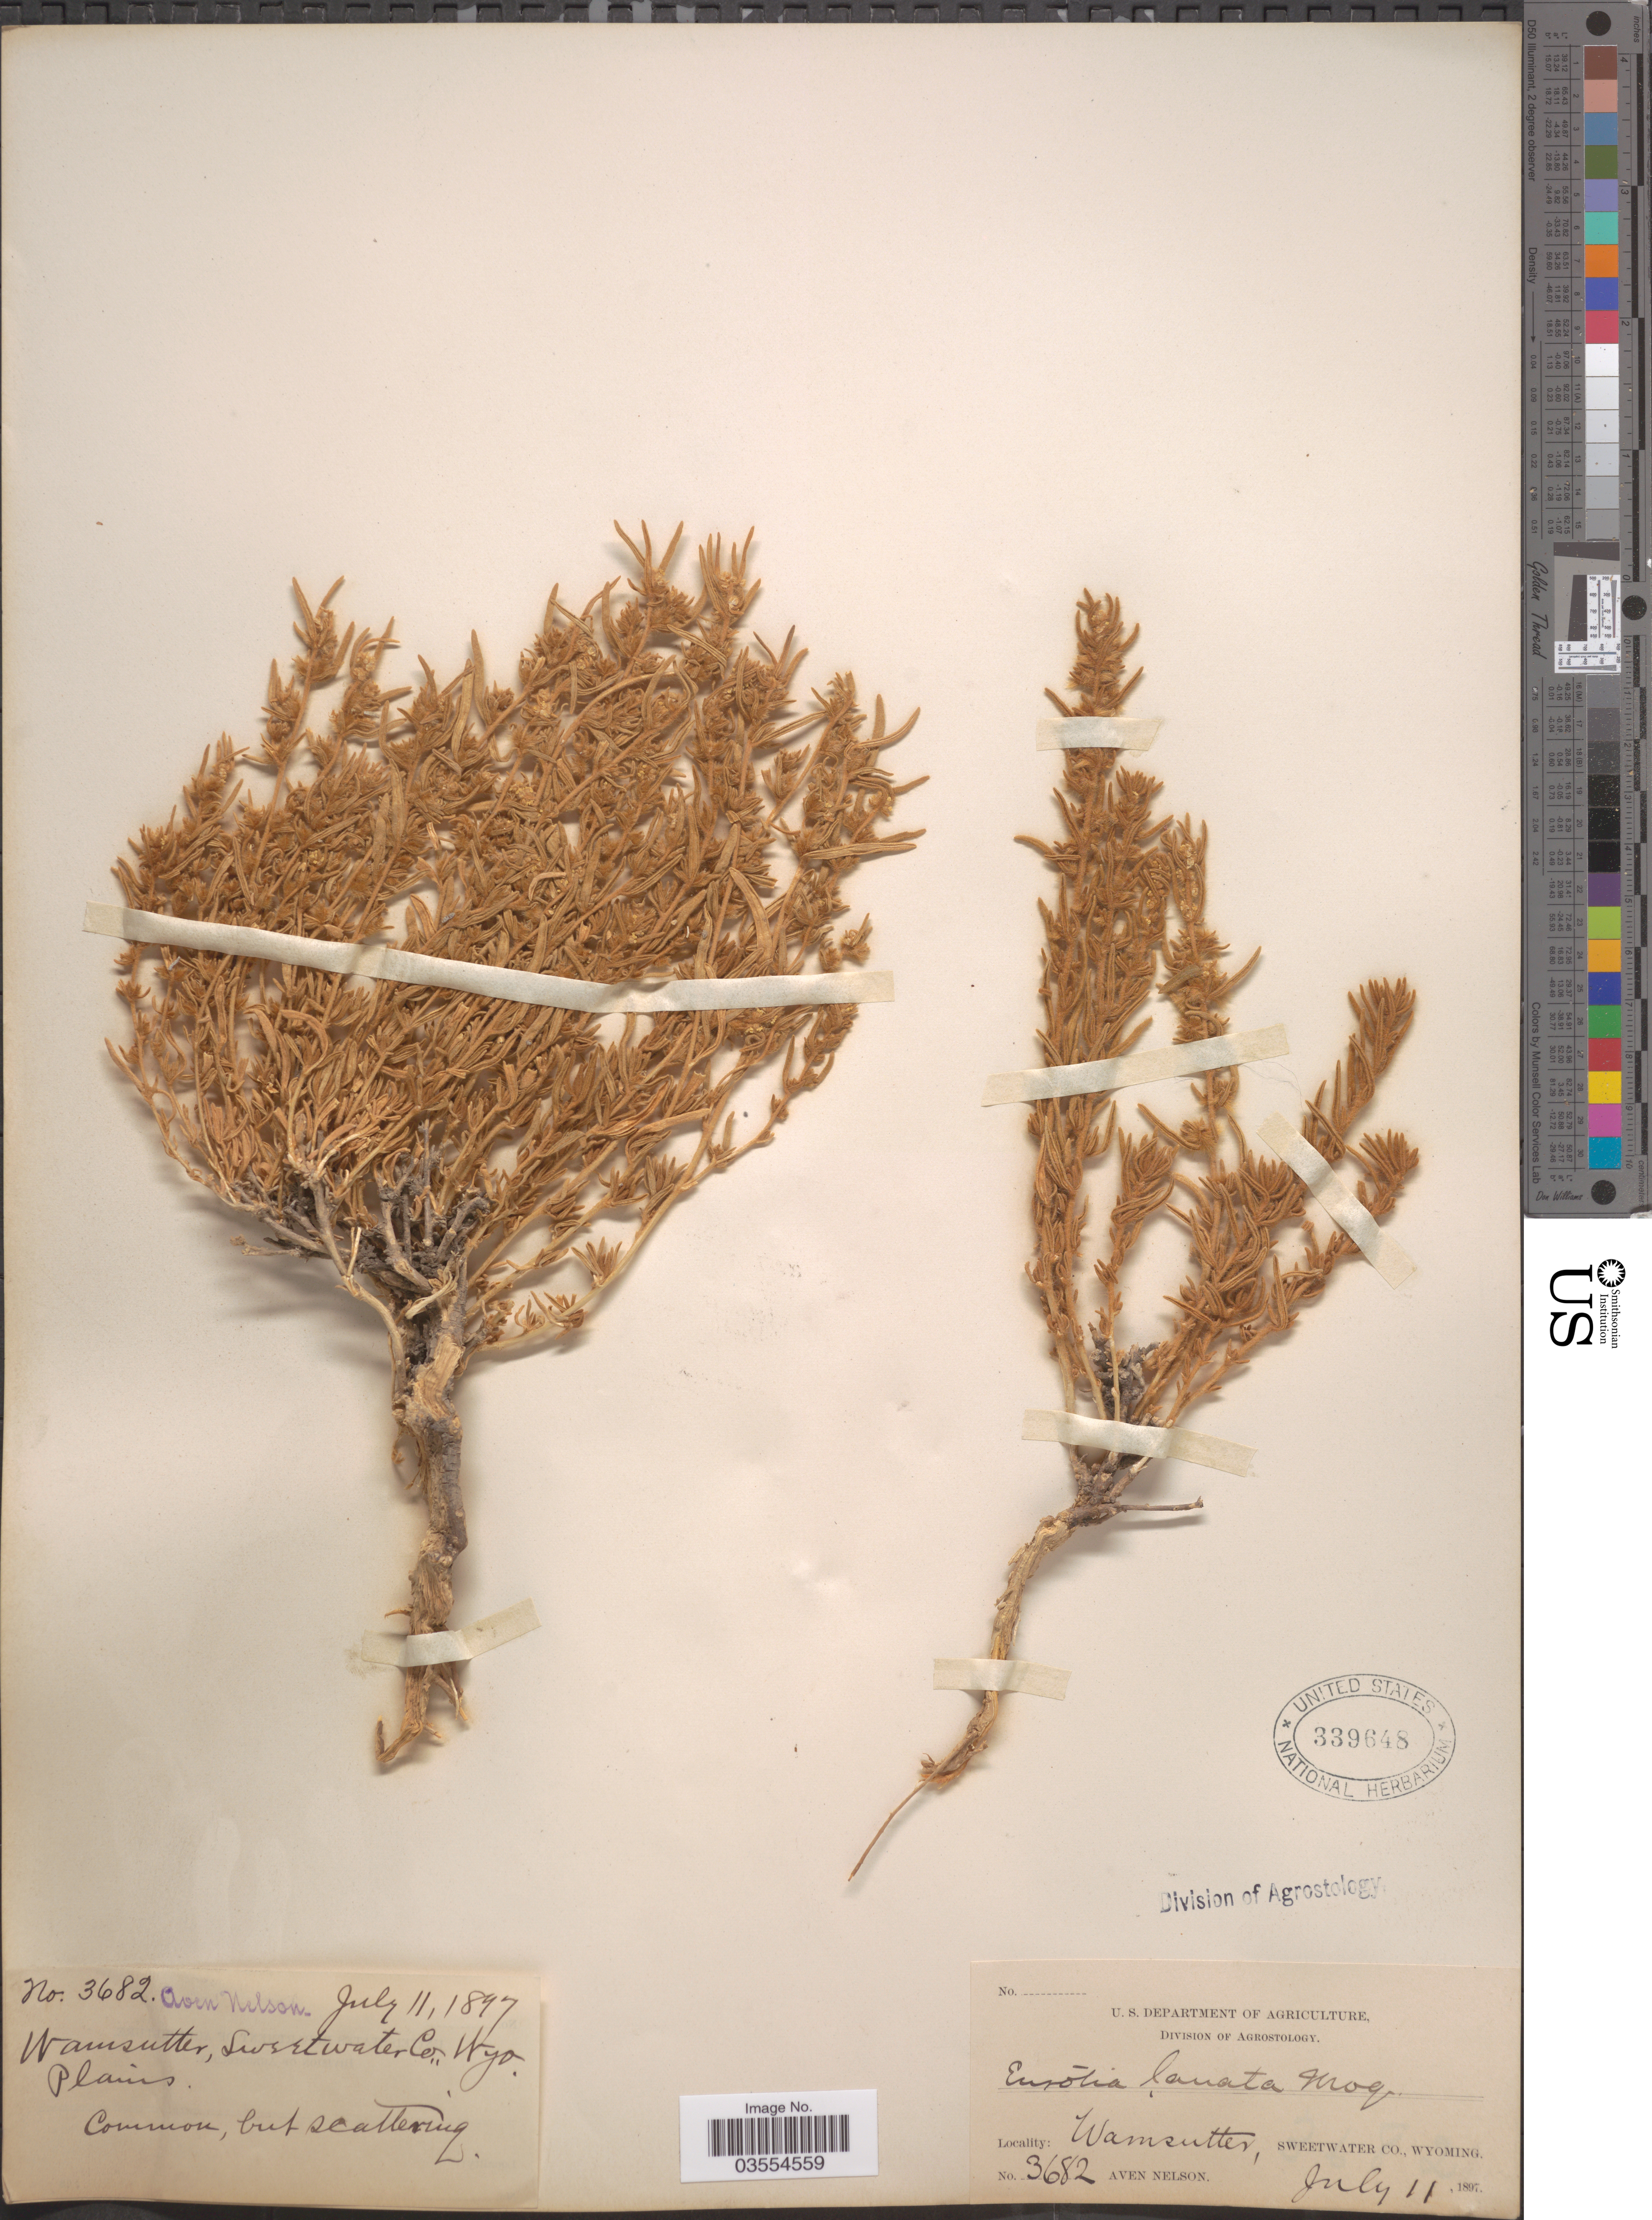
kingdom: Plantae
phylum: Tracheophyta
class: Magnoliopsida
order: Caryophyllales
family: Amaranthaceae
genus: Krascheninnikovia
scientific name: Krascheninnikovia lanata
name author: (Pursh) A. Meeuse & A.Smit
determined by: U.S. National Herbarium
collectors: A. Nelson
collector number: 3682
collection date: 1897-07-11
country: United States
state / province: Wyoming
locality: Wamsutter, Sweetwater Co.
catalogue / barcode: US 339648